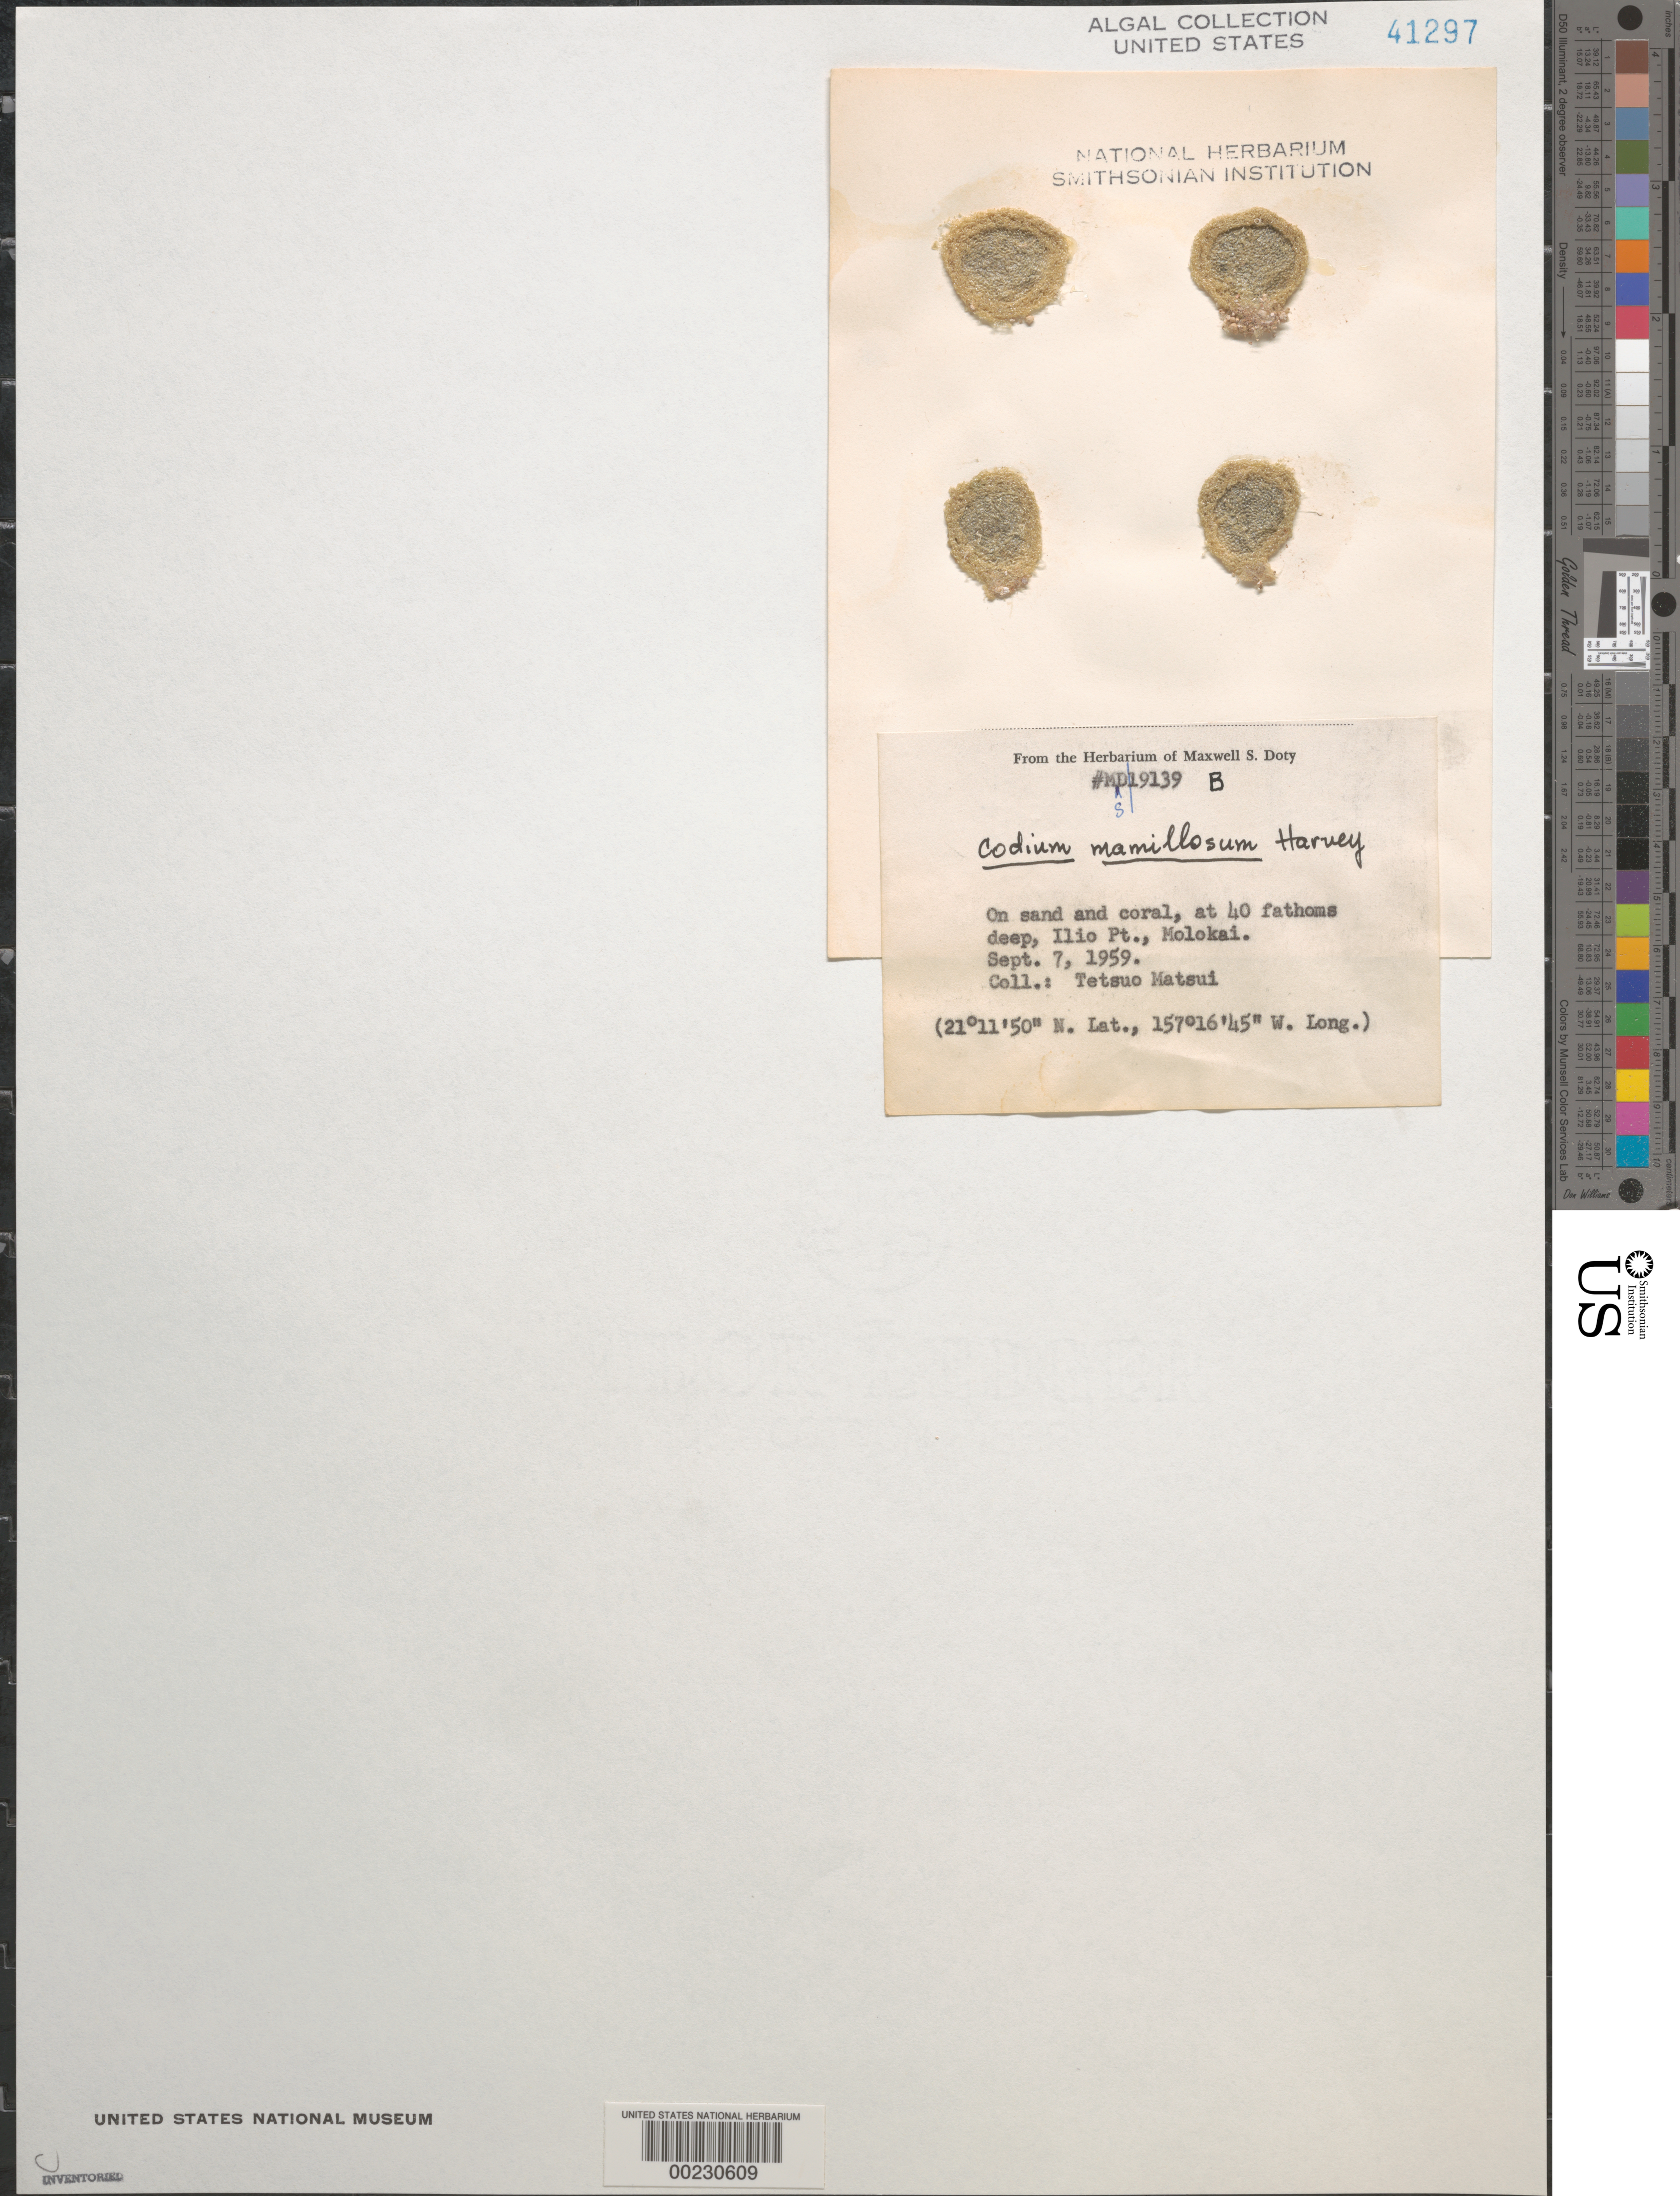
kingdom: Plantae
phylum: Chlorophyta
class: Ulvophyceae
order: Bryopsidales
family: Codiaceae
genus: Codium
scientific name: Codium mamillosum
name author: Harv.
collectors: T. Matsui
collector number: MSD 19139b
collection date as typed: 07 Sep 1959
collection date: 1959-09-07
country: United States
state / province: Hawaii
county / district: Maui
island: Moloka'i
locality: Ilio Point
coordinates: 21 11' 30" N, 157 16' 05" W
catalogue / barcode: US 41297